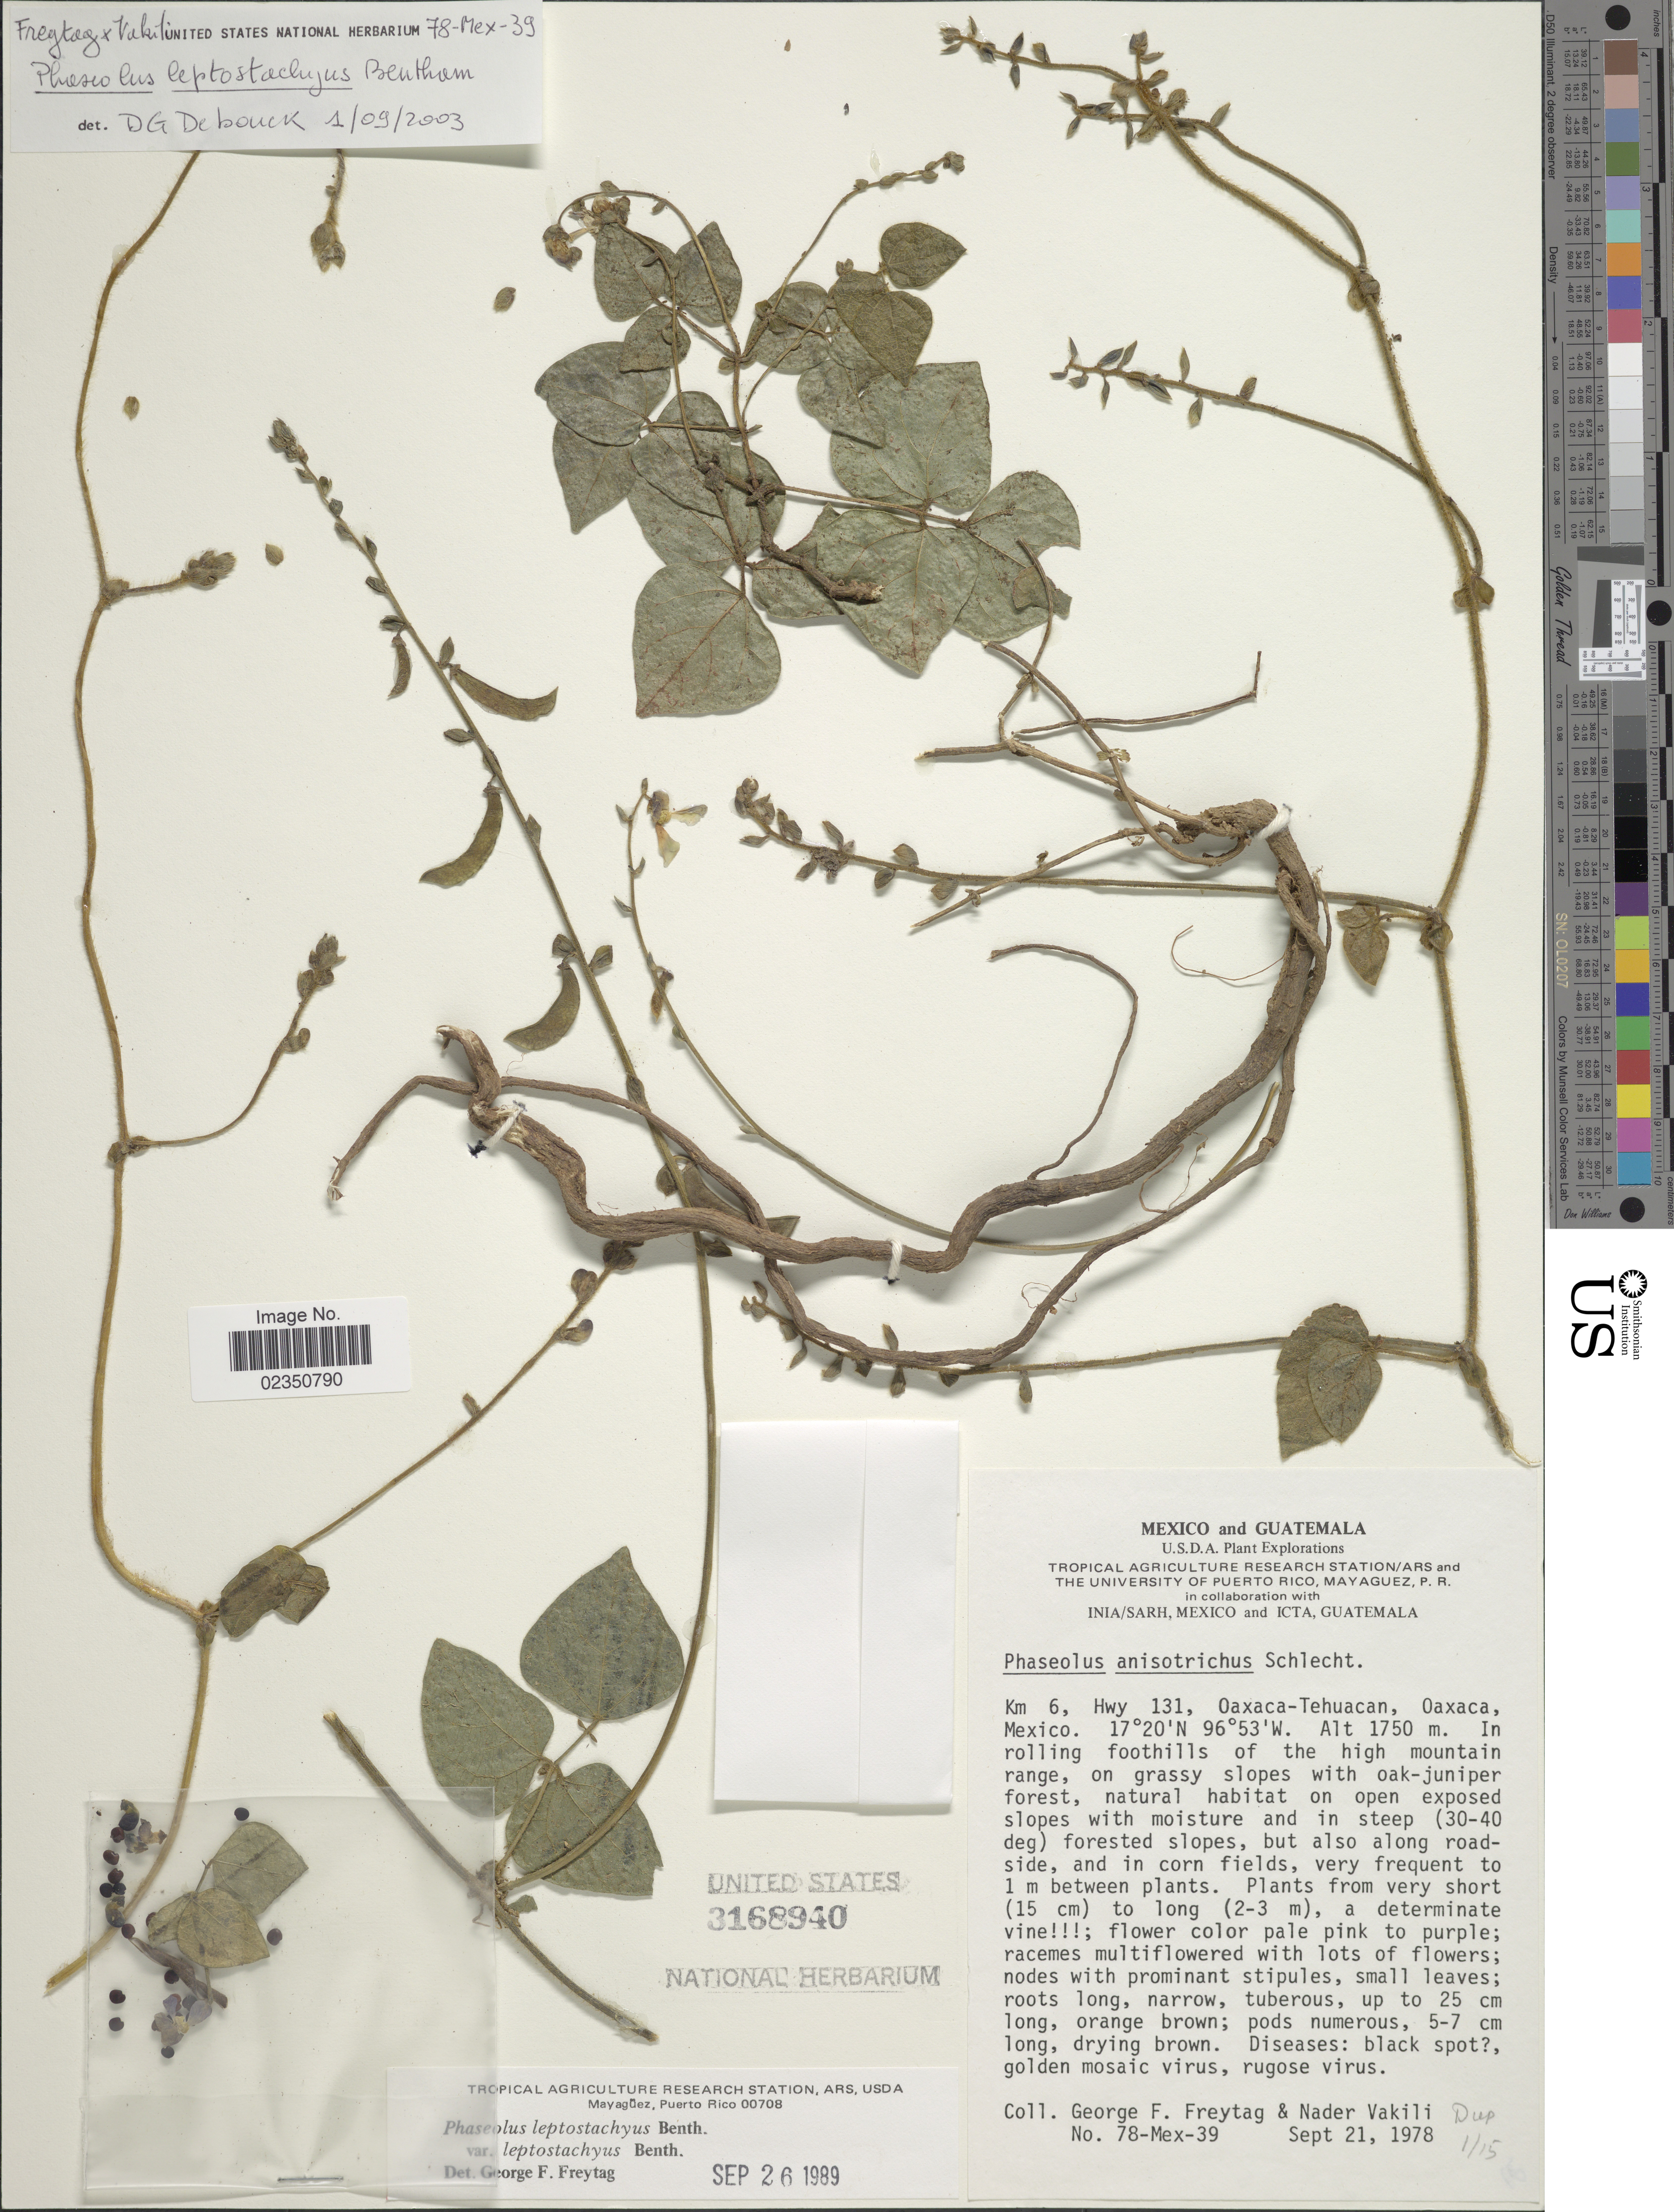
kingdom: Plantae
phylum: Tracheophyta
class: Magnoliopsida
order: Fabales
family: Fabaceae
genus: Phaseolus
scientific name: Phaseolus leptostachyus var. leptostachyus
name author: Benth.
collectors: G. F. Freytag & N. Vakili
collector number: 78-Mex-39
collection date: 1978-09-21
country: Mexico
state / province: Oaxaca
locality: Km 6, Hwy 131, oAxaca-Tehuacan, in rolling foothills of the high mountain range, on grassy slopes with oak-juniper forest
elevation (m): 1750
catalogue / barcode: US 3168940